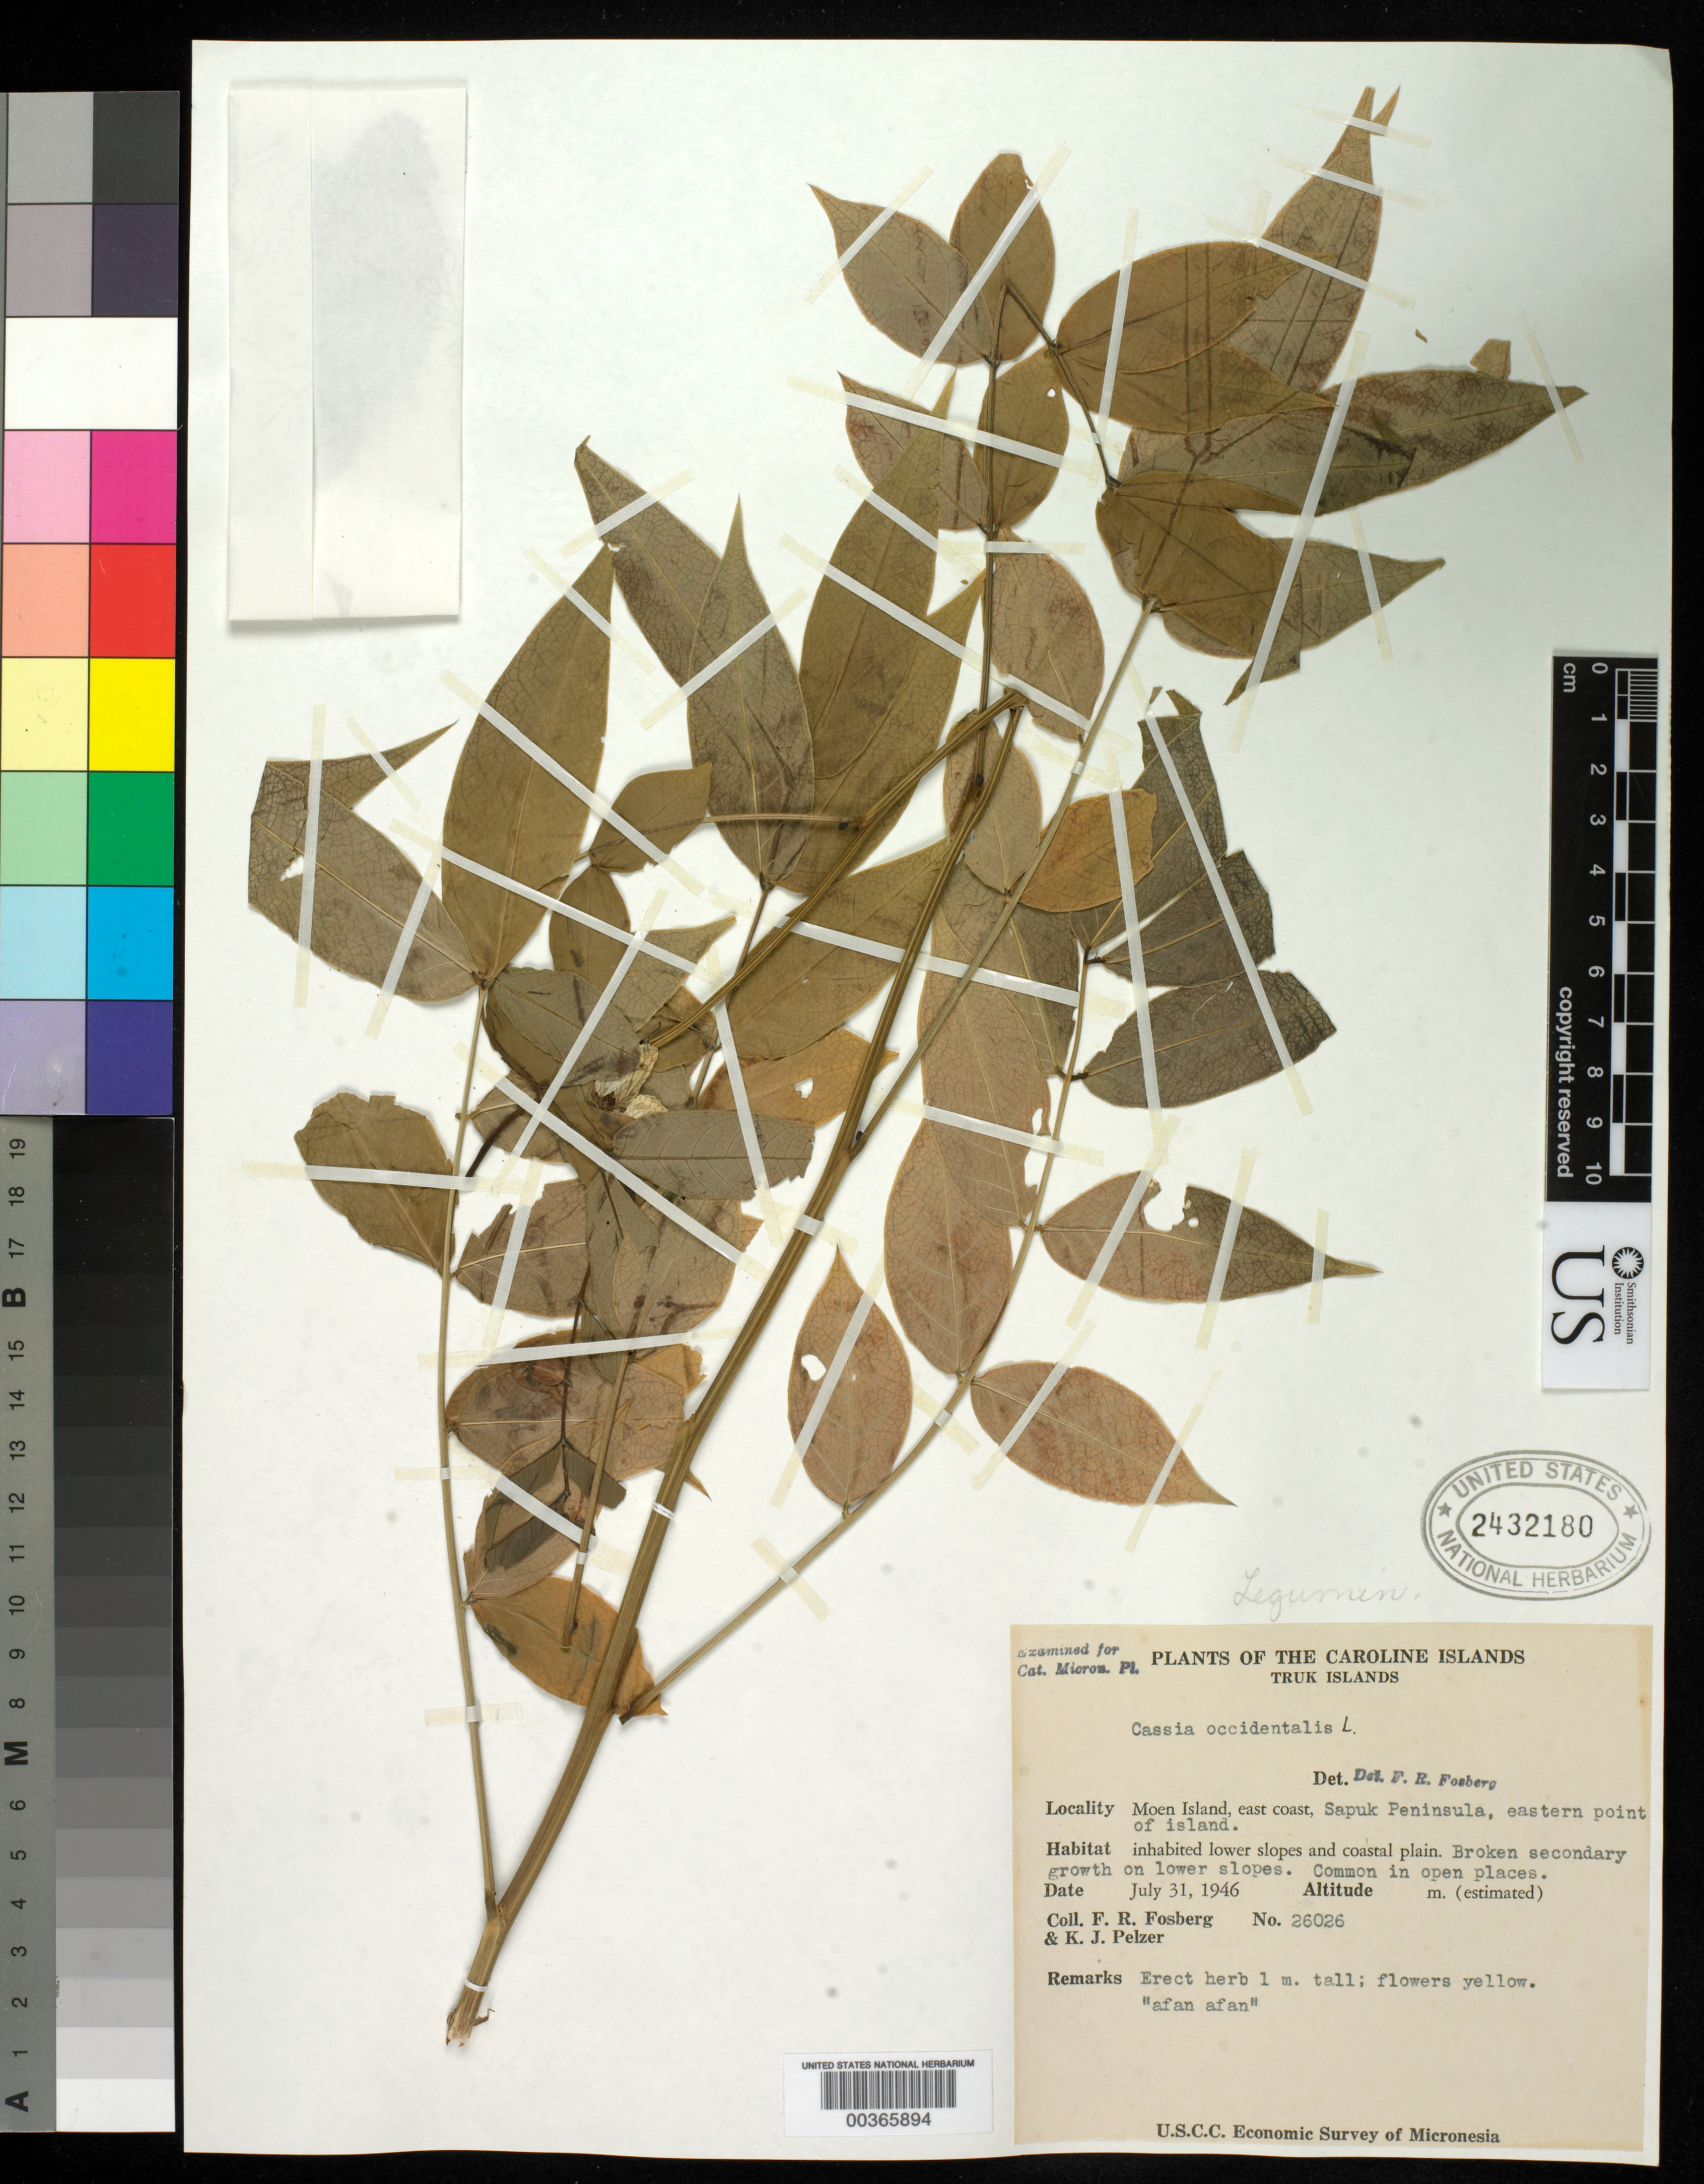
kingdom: Plantae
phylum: Tracheophyta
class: Magnoliopsida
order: Fabales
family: Fabaceae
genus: Senna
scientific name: Senna occidentalis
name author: (L.) Link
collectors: F. R. Fosberg & K. J. Pelzer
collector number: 26026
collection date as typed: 31 Jul 1946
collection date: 1946-07-31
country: Micronesia, Federated States of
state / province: Truk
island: Moen [Wono]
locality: Moen Islet, east coast; Sapuk Peninsula, eastern point of island. [Weno Island = Moen Island.]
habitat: Broken secondary growth on lower slopes; open places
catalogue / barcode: US 2432180